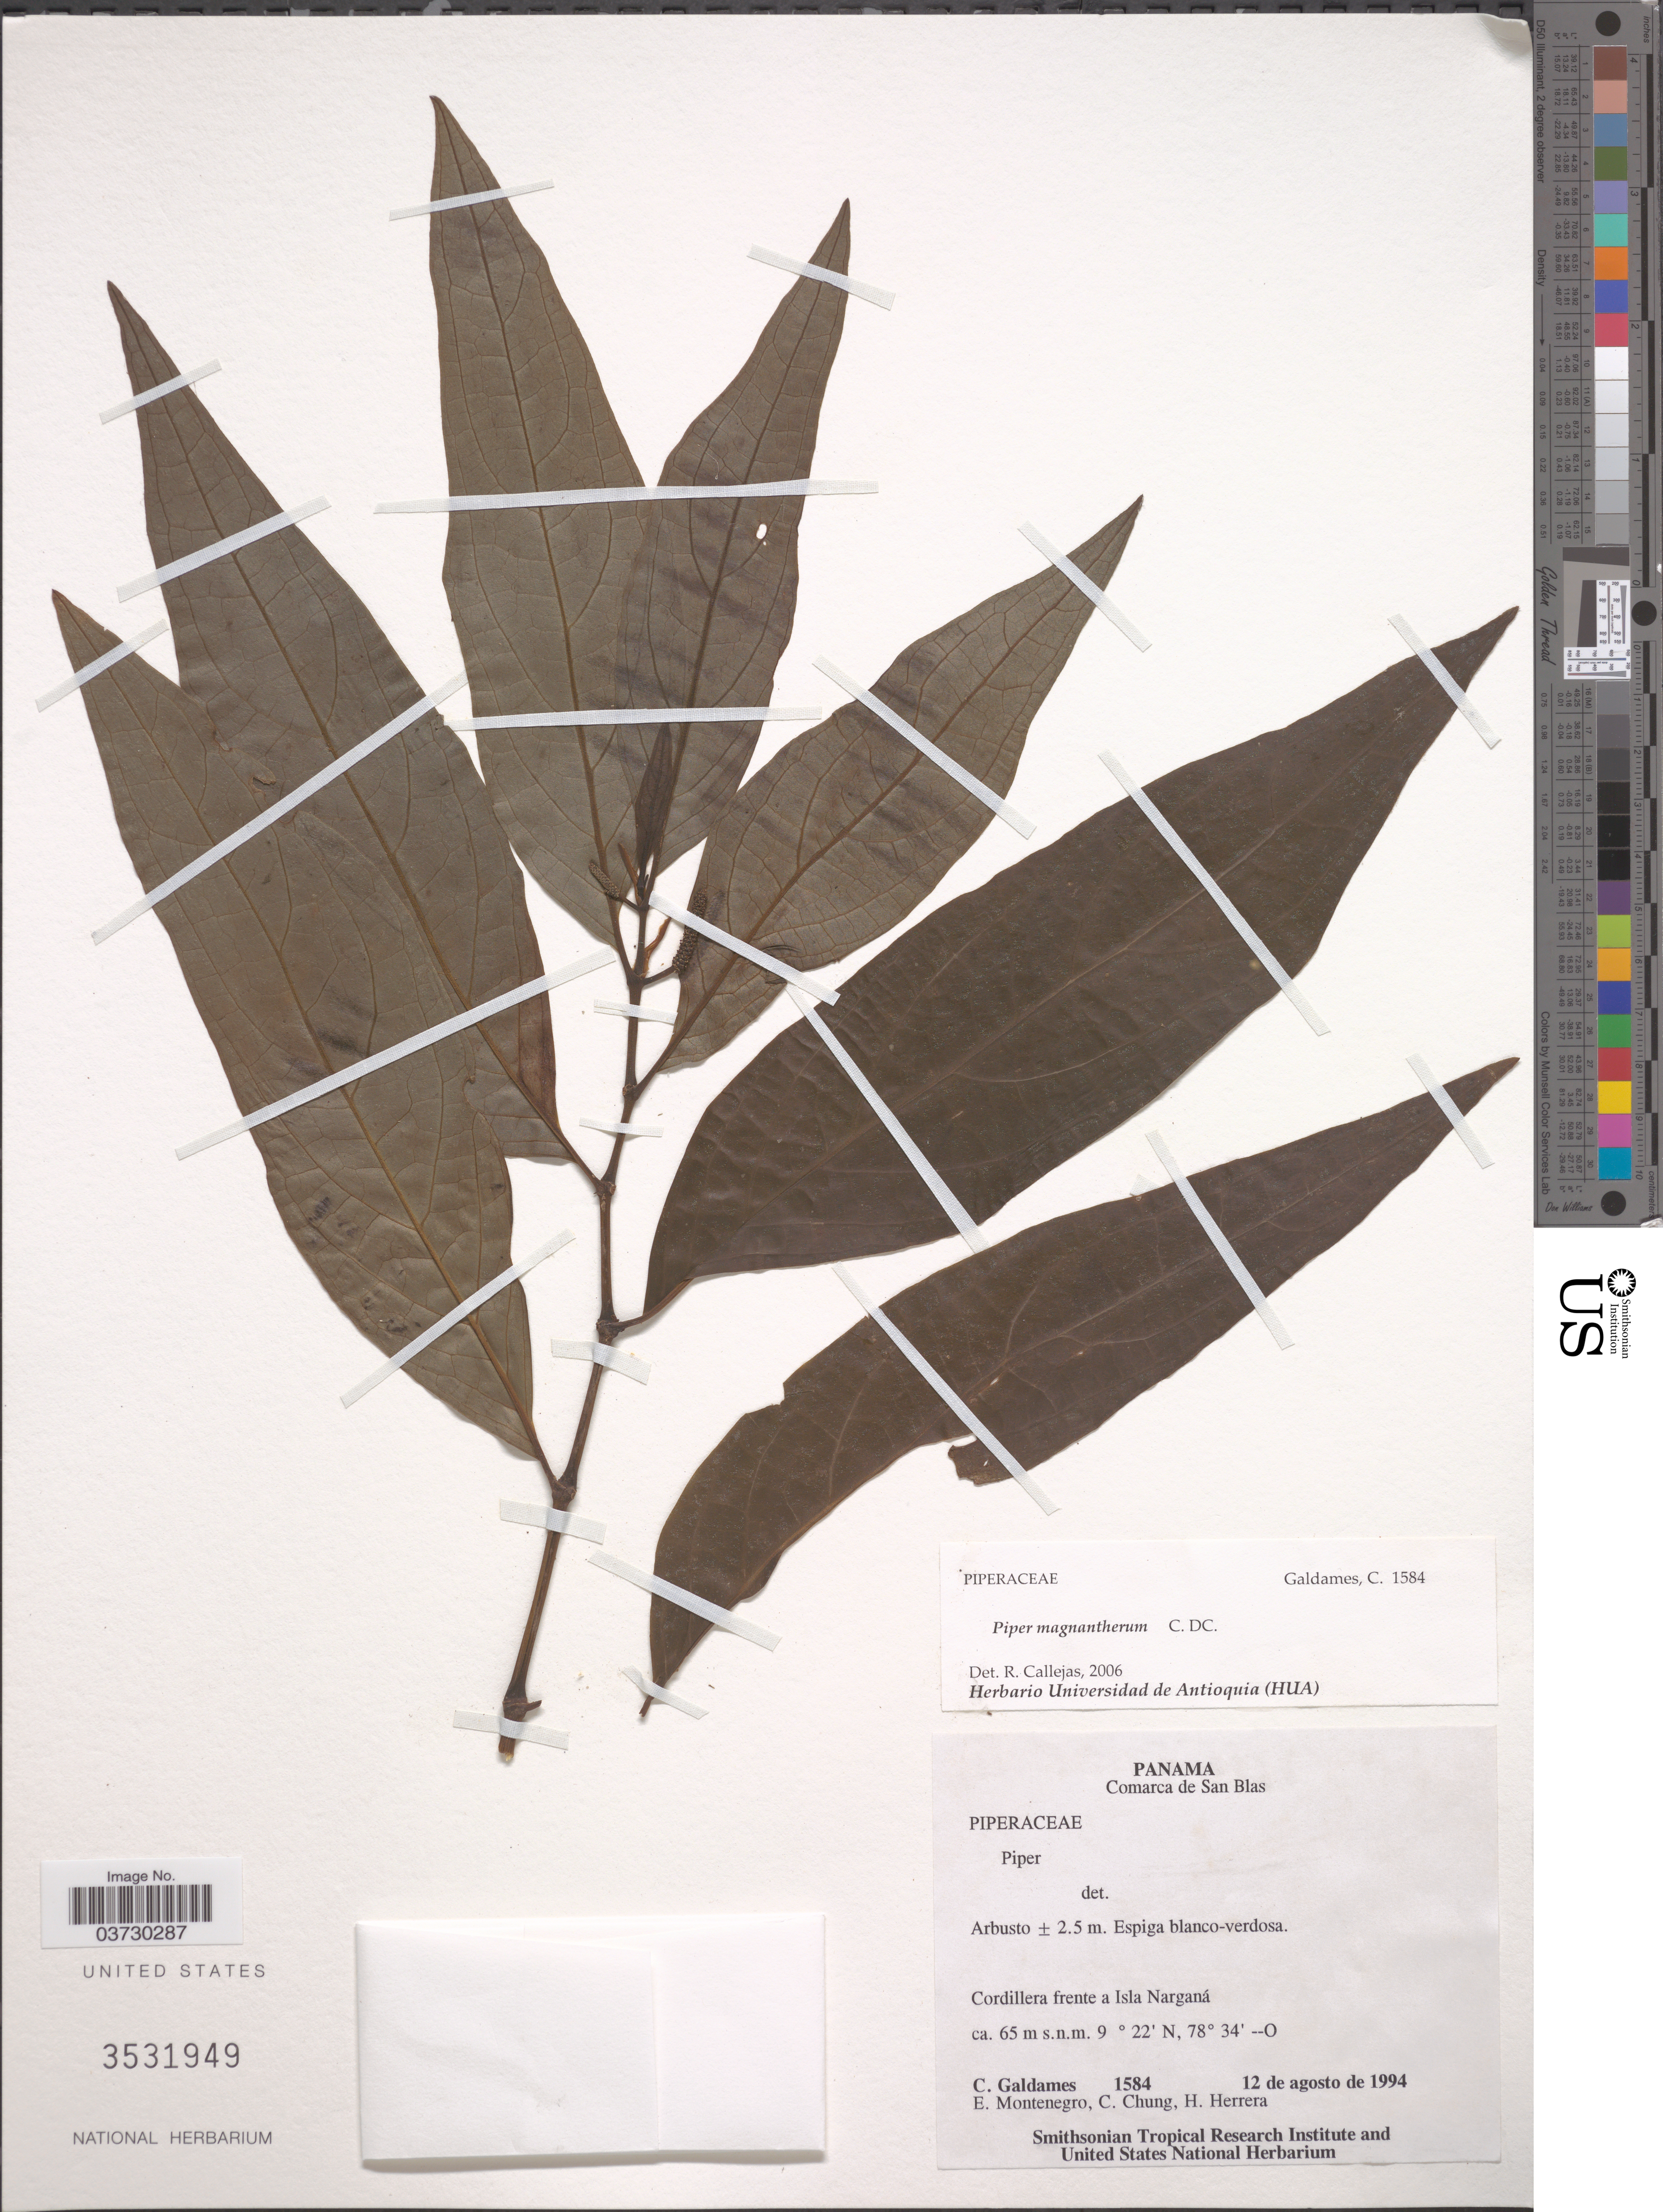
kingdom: Plantae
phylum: Tracheophyta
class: Magnoliopsida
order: Piperales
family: Piperaceae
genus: Piper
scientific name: Piper magnantherum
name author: C. DC.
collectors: C. Galdames, E. Montenegro, C. Chung & H. Herrera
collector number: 1584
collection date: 1994-08-12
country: Panama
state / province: Kuna Yala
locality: Comarca de San Blas. Cordillera frente a Isla Narganá.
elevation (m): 65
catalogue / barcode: US 3531949